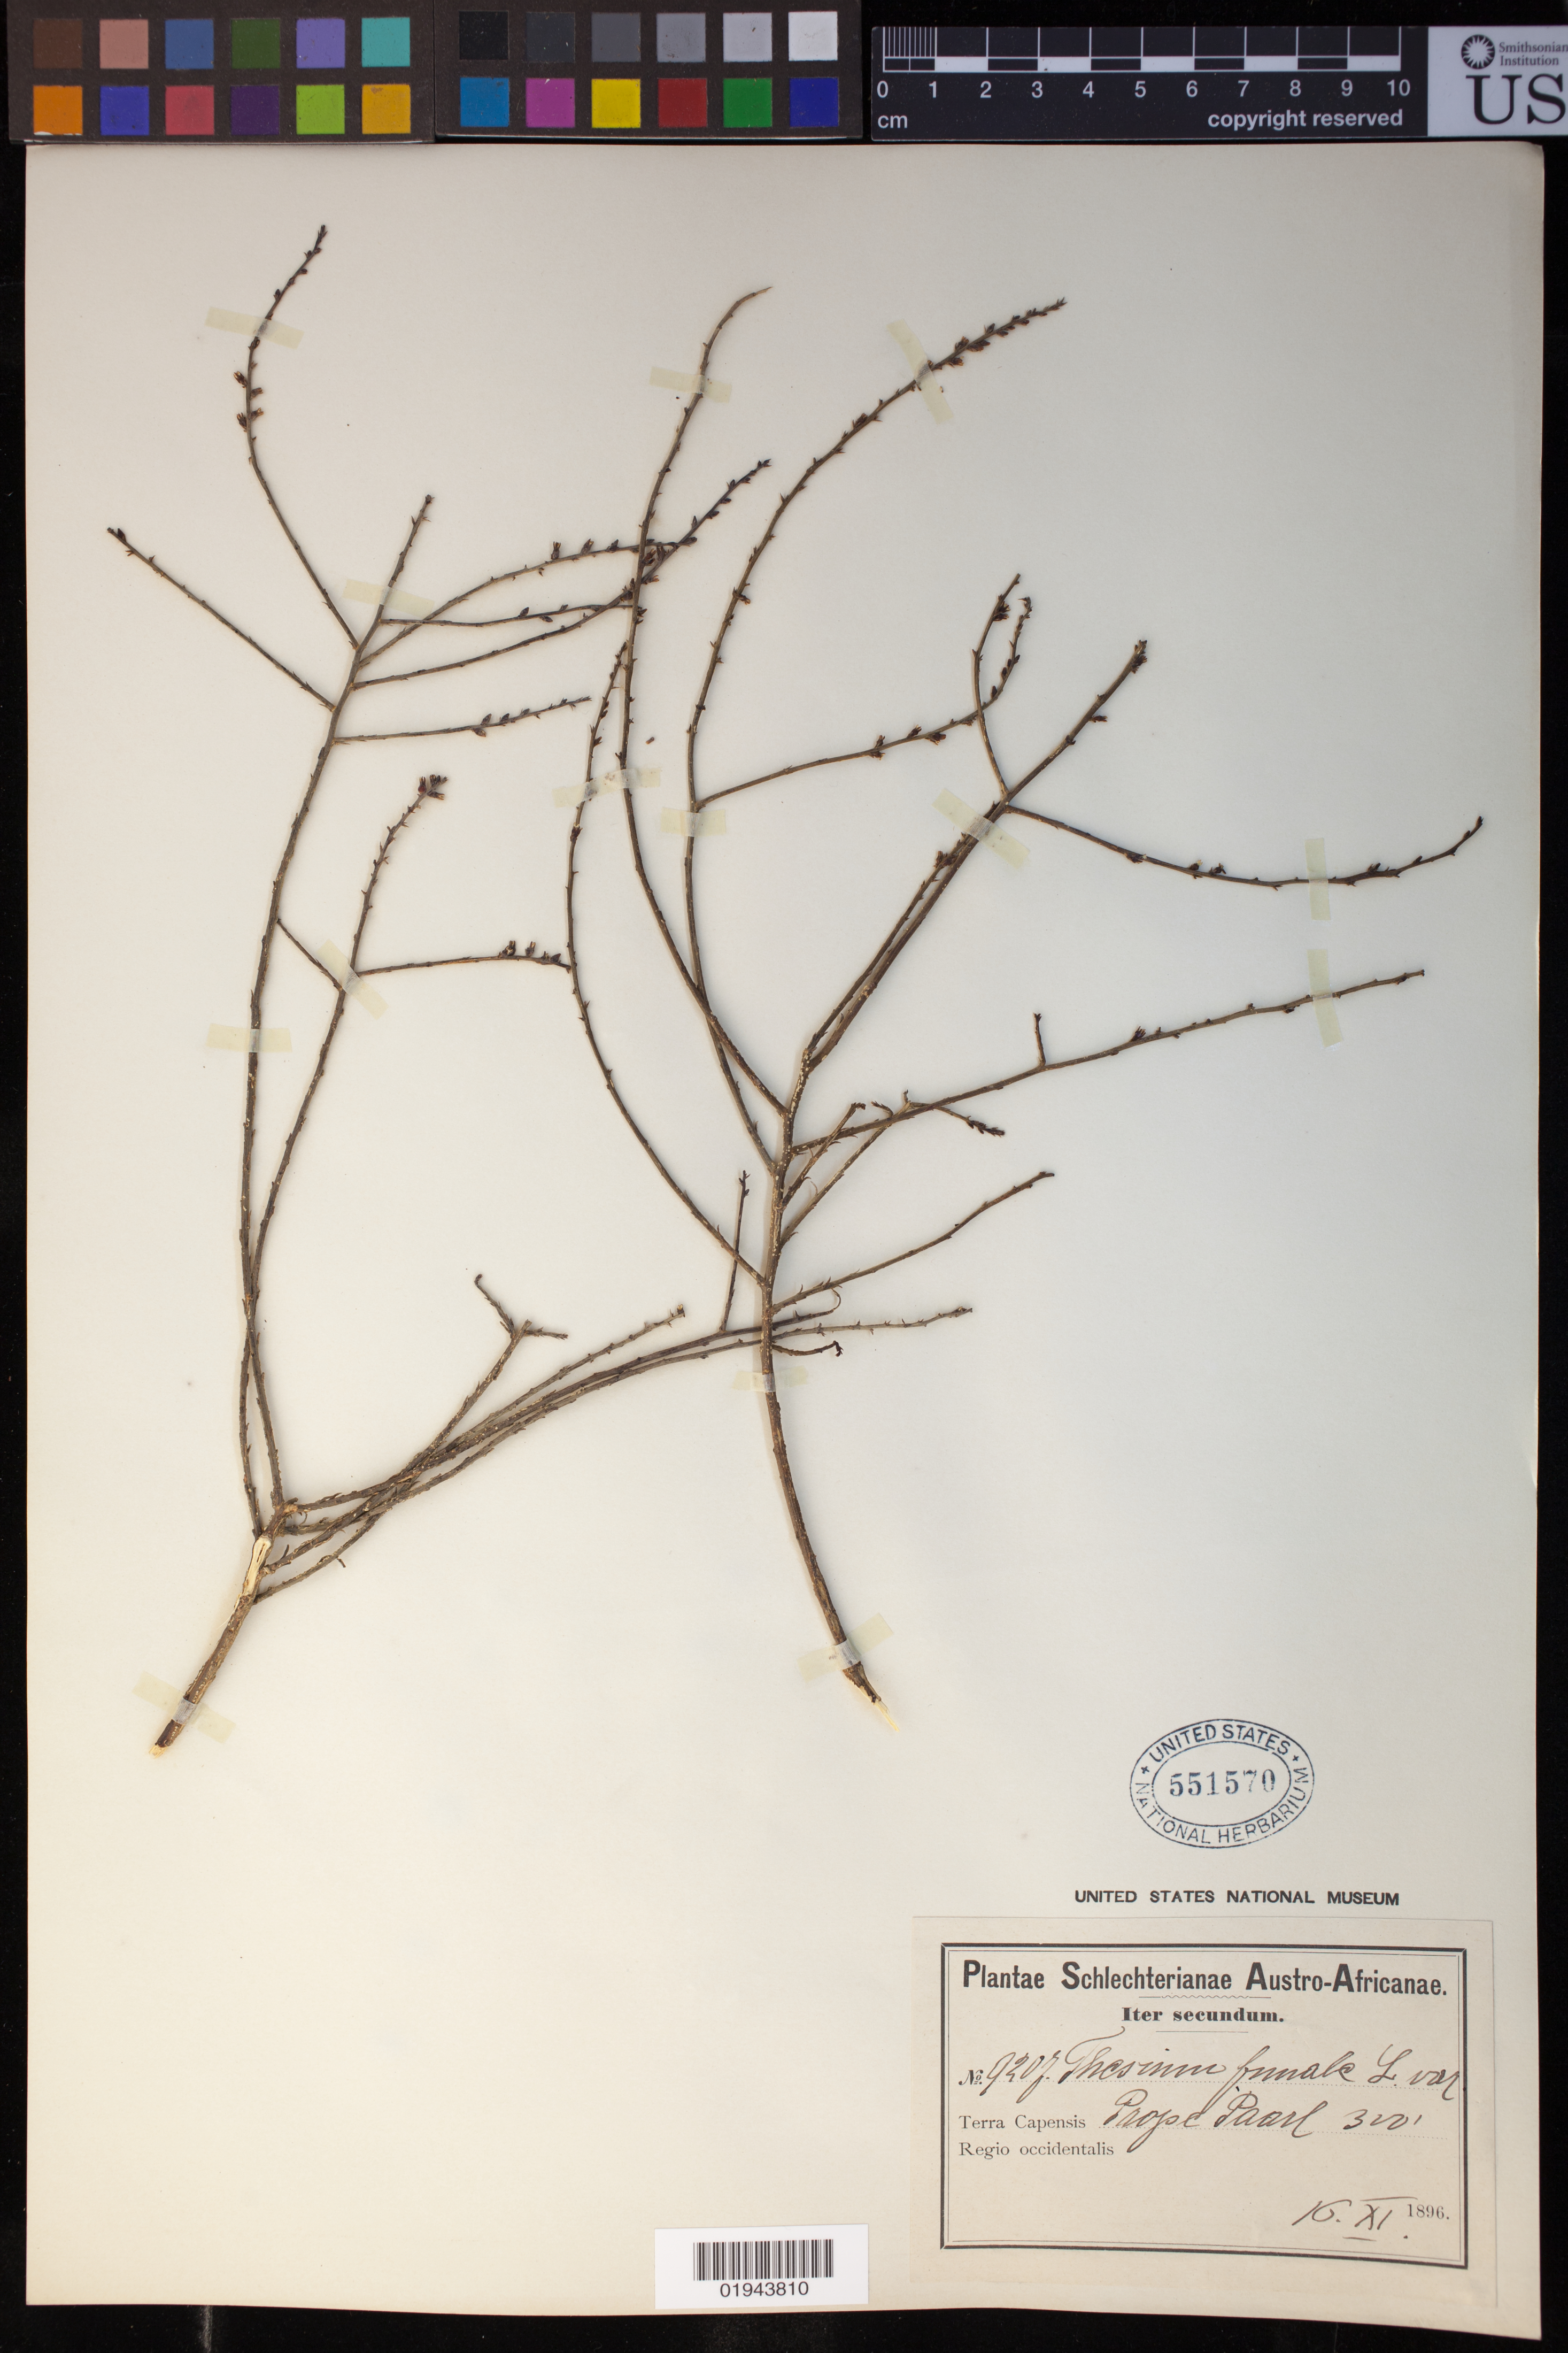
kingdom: Plantae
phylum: Tracheophyta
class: Magnoliopsida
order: Santalales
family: Thesiaceae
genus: Thesium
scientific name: Thesium funale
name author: L.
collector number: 9207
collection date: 1896-11-16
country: South Africa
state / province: Western Cape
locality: Projoc Paarl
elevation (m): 91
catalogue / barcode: US 551570